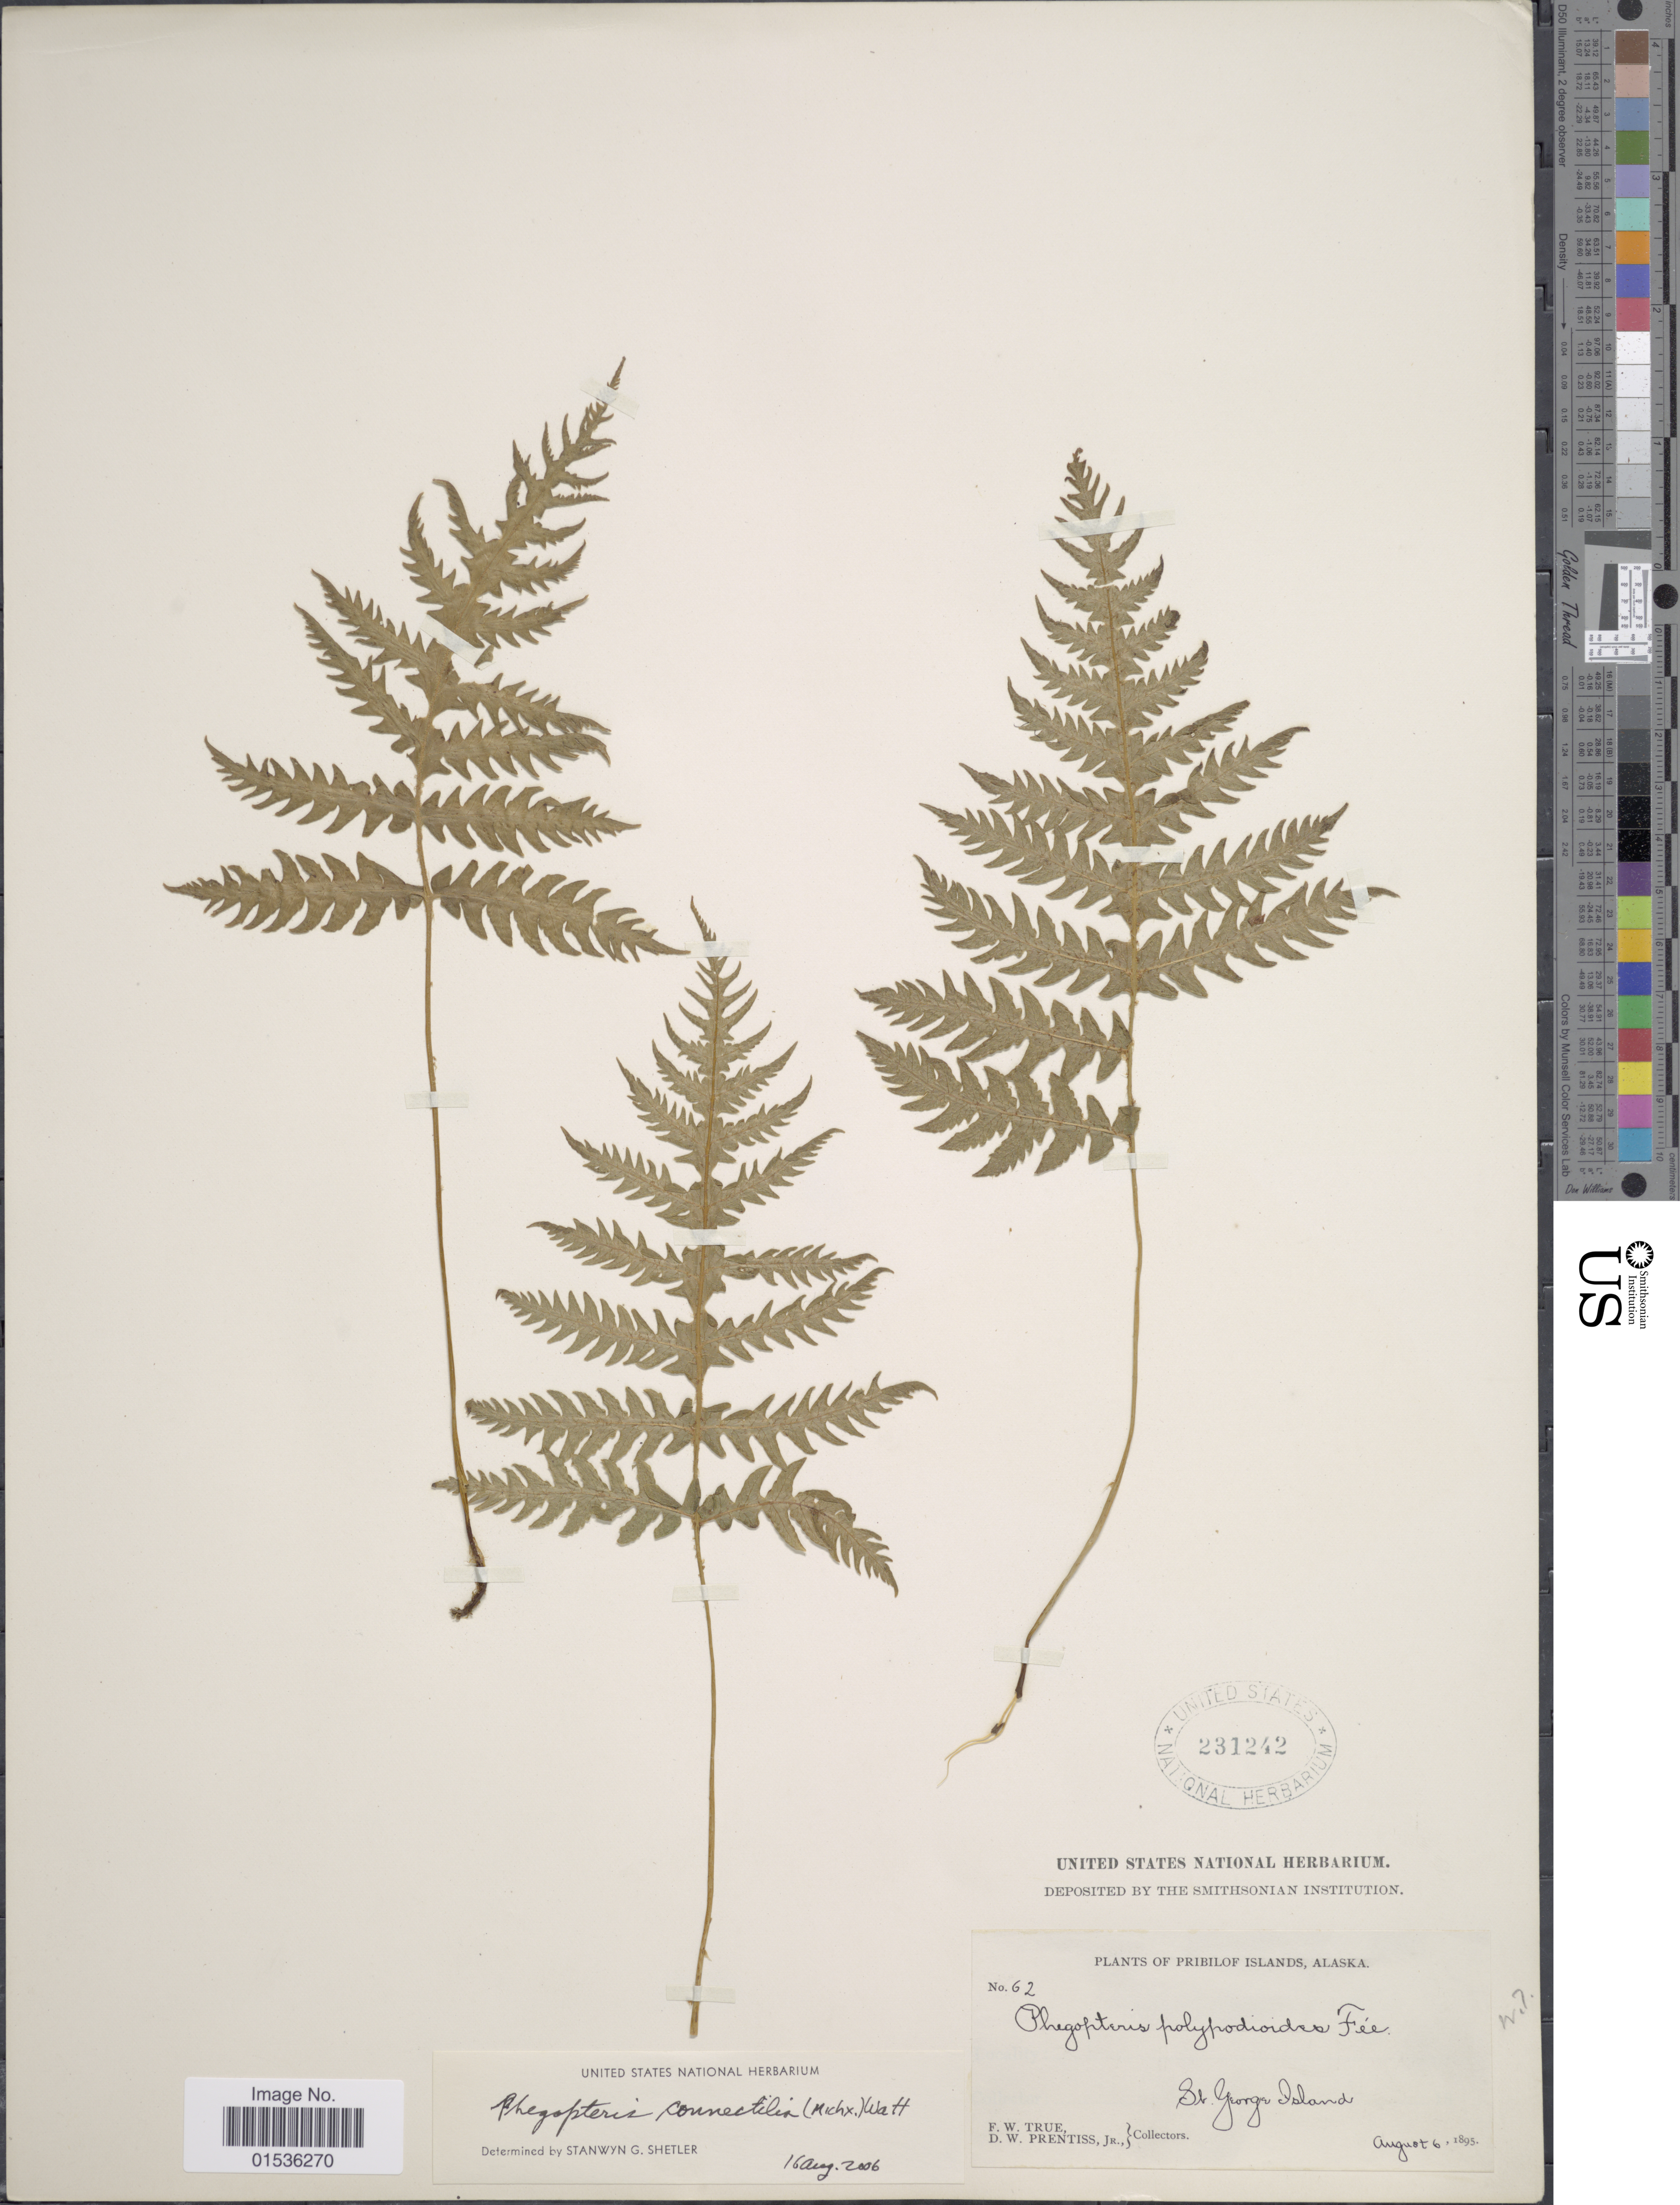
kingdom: Plantae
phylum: Tracheophyta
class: Polypodiopsida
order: Polypodiales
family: Thelypteridaceae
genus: Phegopteris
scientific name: Phegopteris connectilis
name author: (Michx.) Watt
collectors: F. True & D. Prentiss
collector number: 62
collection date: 1895-08-06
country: United States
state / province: Alaska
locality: Pribilof Islands, Alaska, St. George Island.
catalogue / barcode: US 231242